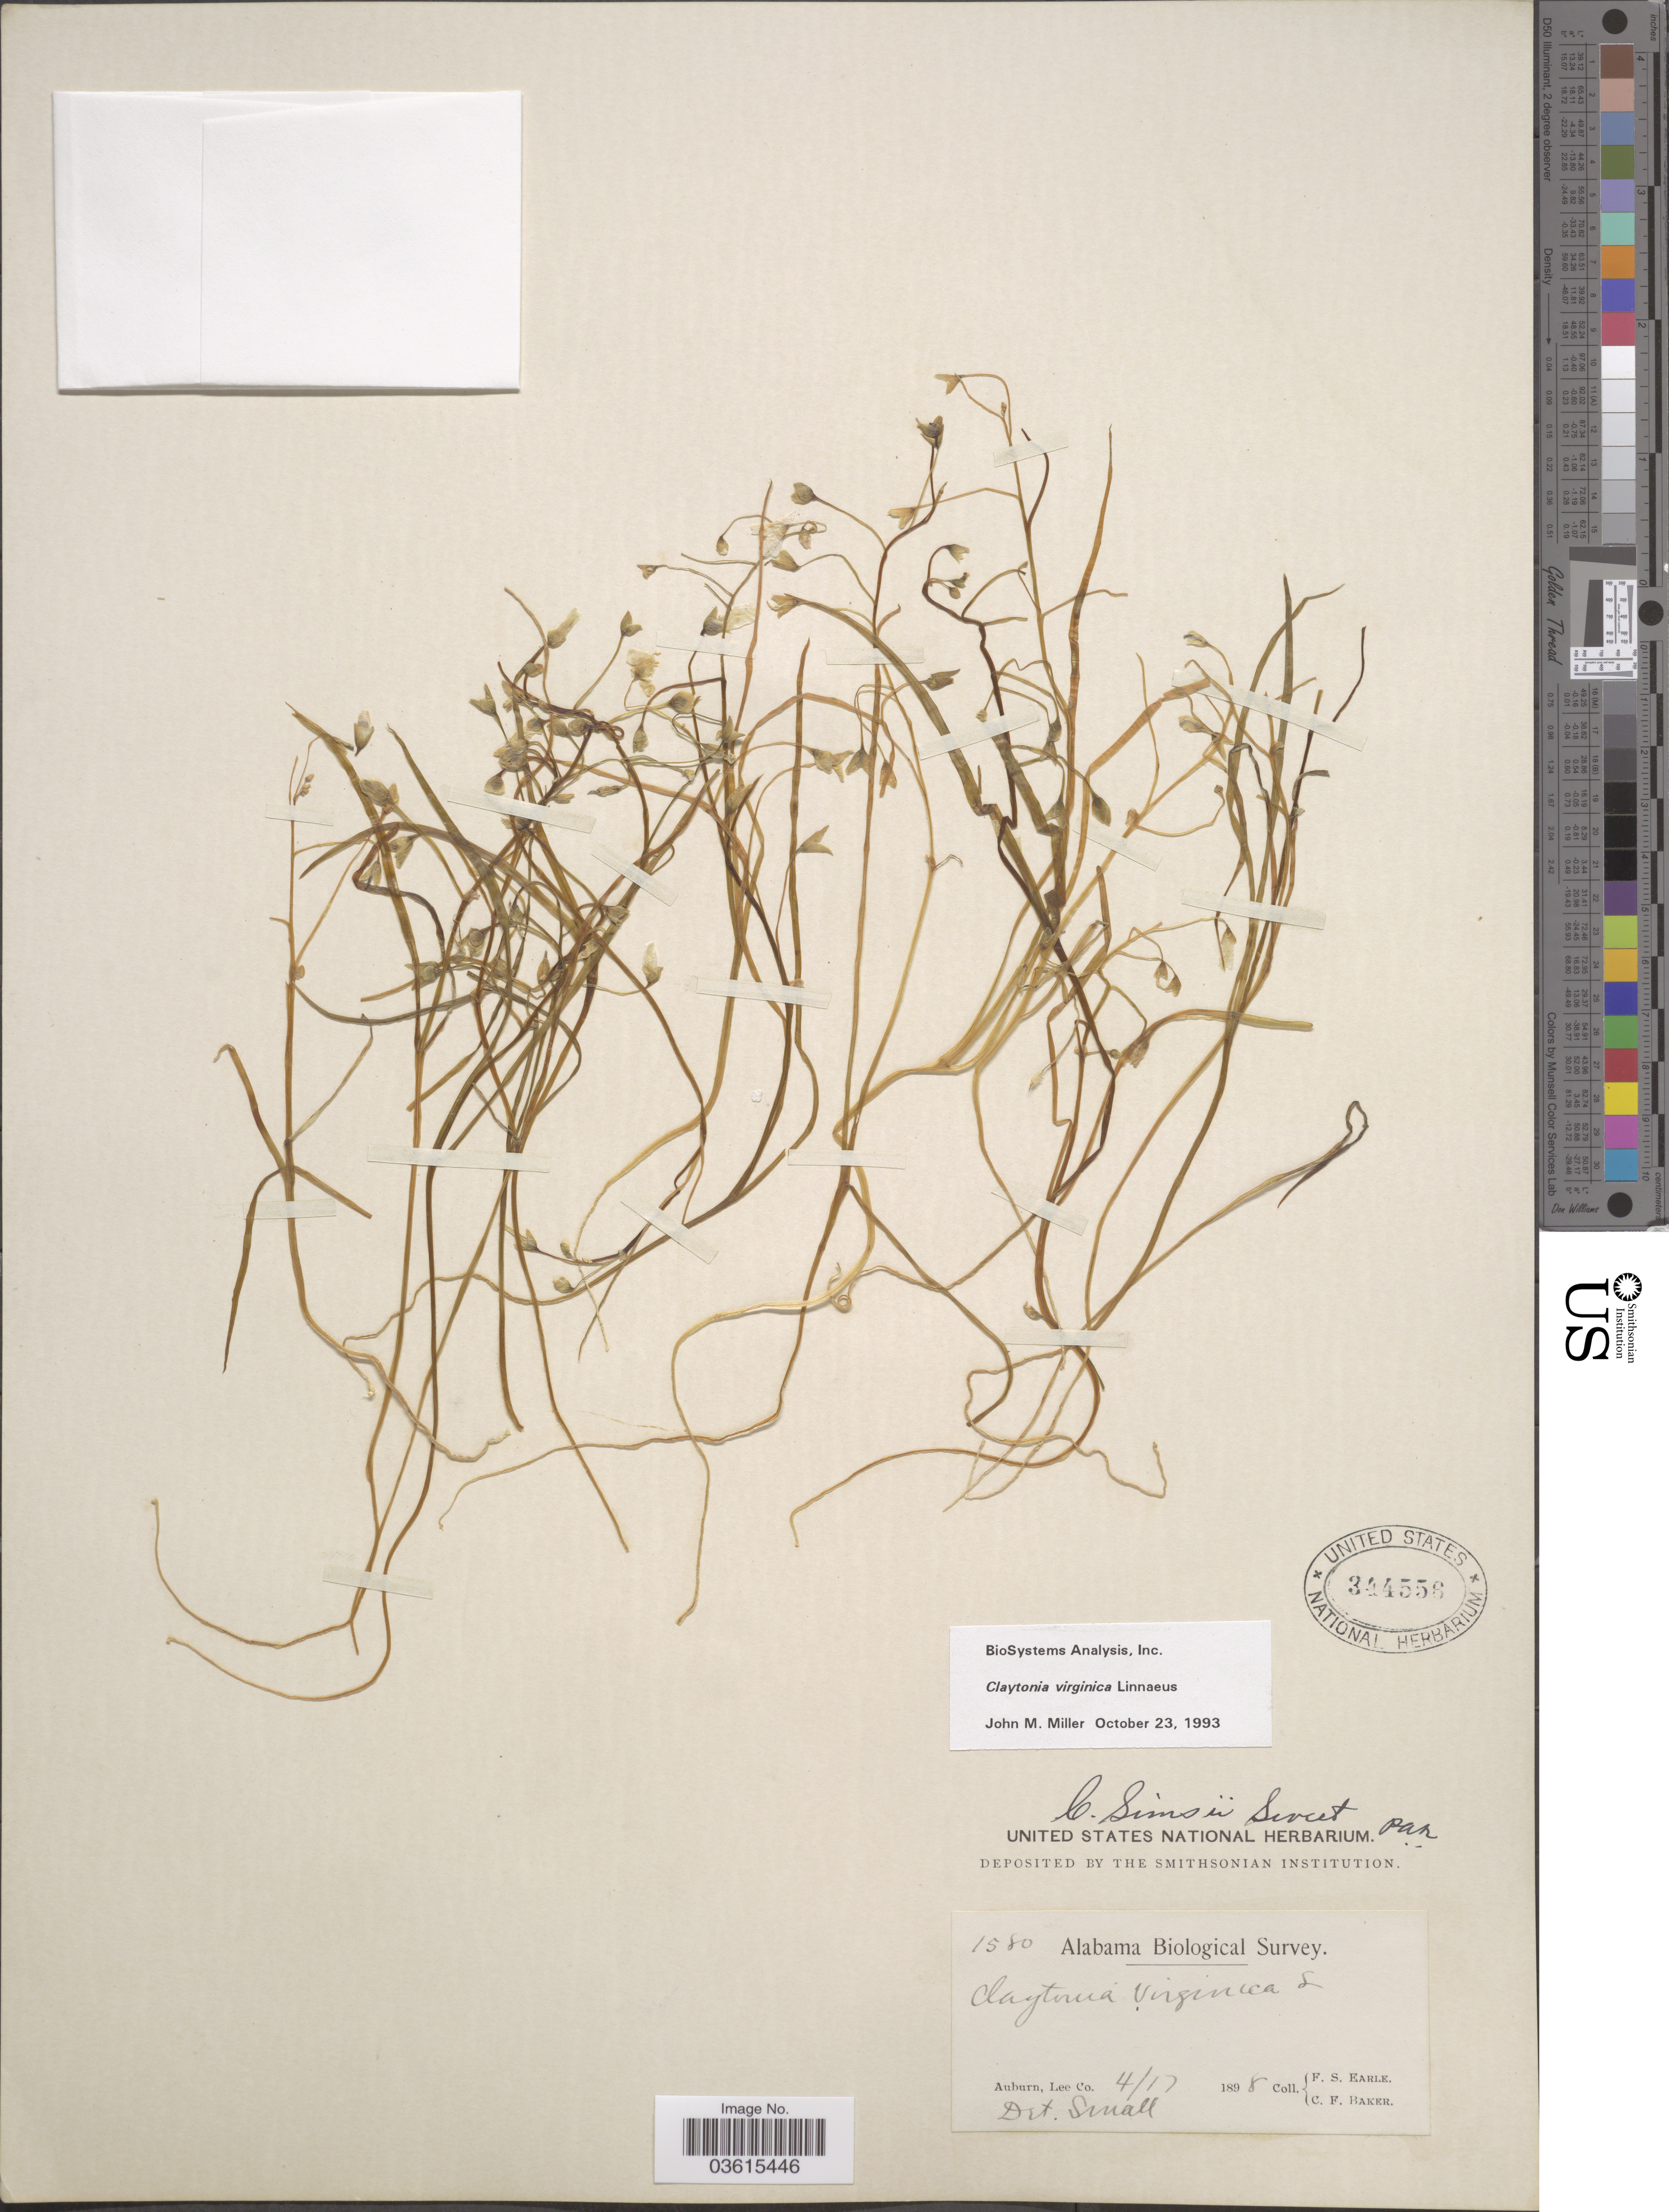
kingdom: Plantae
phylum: Tracheophyta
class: Magnoliopsida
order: Caryophyllales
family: Montiaceae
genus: Claytonia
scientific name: Claytonia virginica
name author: L.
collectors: F. S. Earle & C. F. Baker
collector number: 1580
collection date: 1898-04-17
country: United States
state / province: Alabama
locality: Auburn, Lee Co.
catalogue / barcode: US 344556